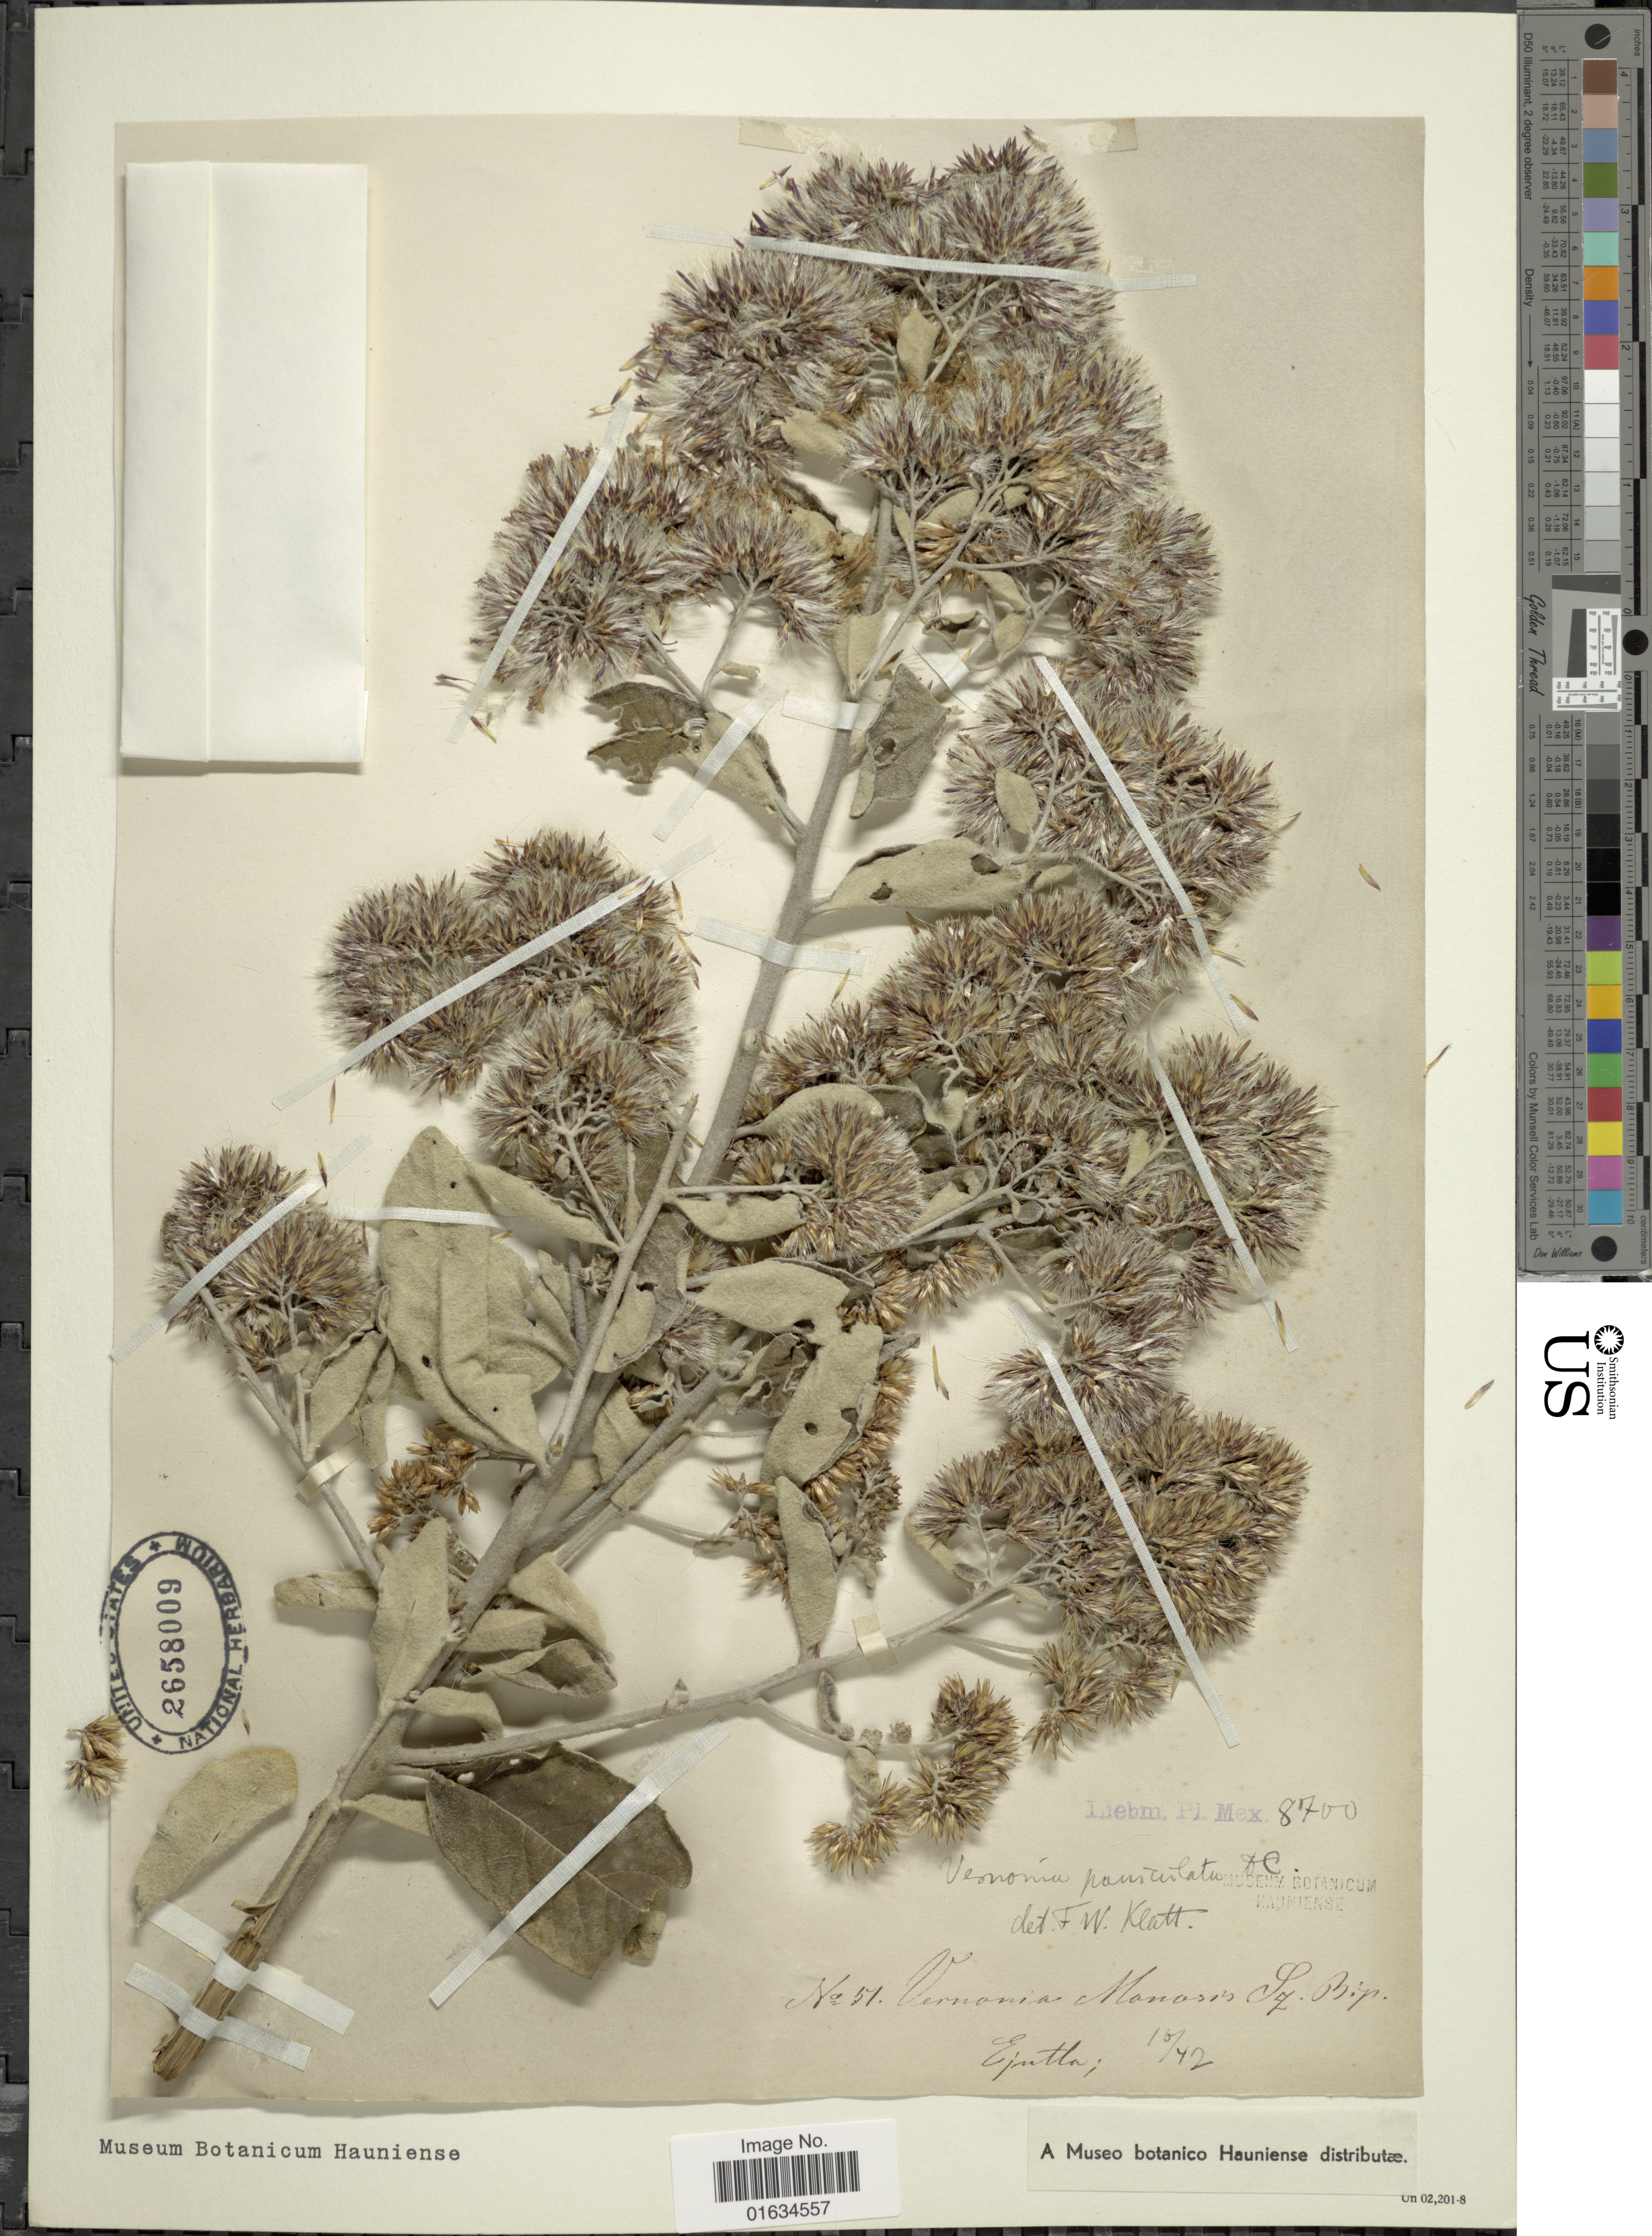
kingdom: Plantae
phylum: Tracheophyta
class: Magnoliopsida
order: Asterales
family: Asteraceae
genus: Vernonia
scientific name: Vernonia paniculata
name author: DC.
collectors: Liebmann, --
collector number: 51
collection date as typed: Transcribed d/m/y: /10/42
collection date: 1842-10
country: Mexico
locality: Ejutla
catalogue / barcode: US 2658009